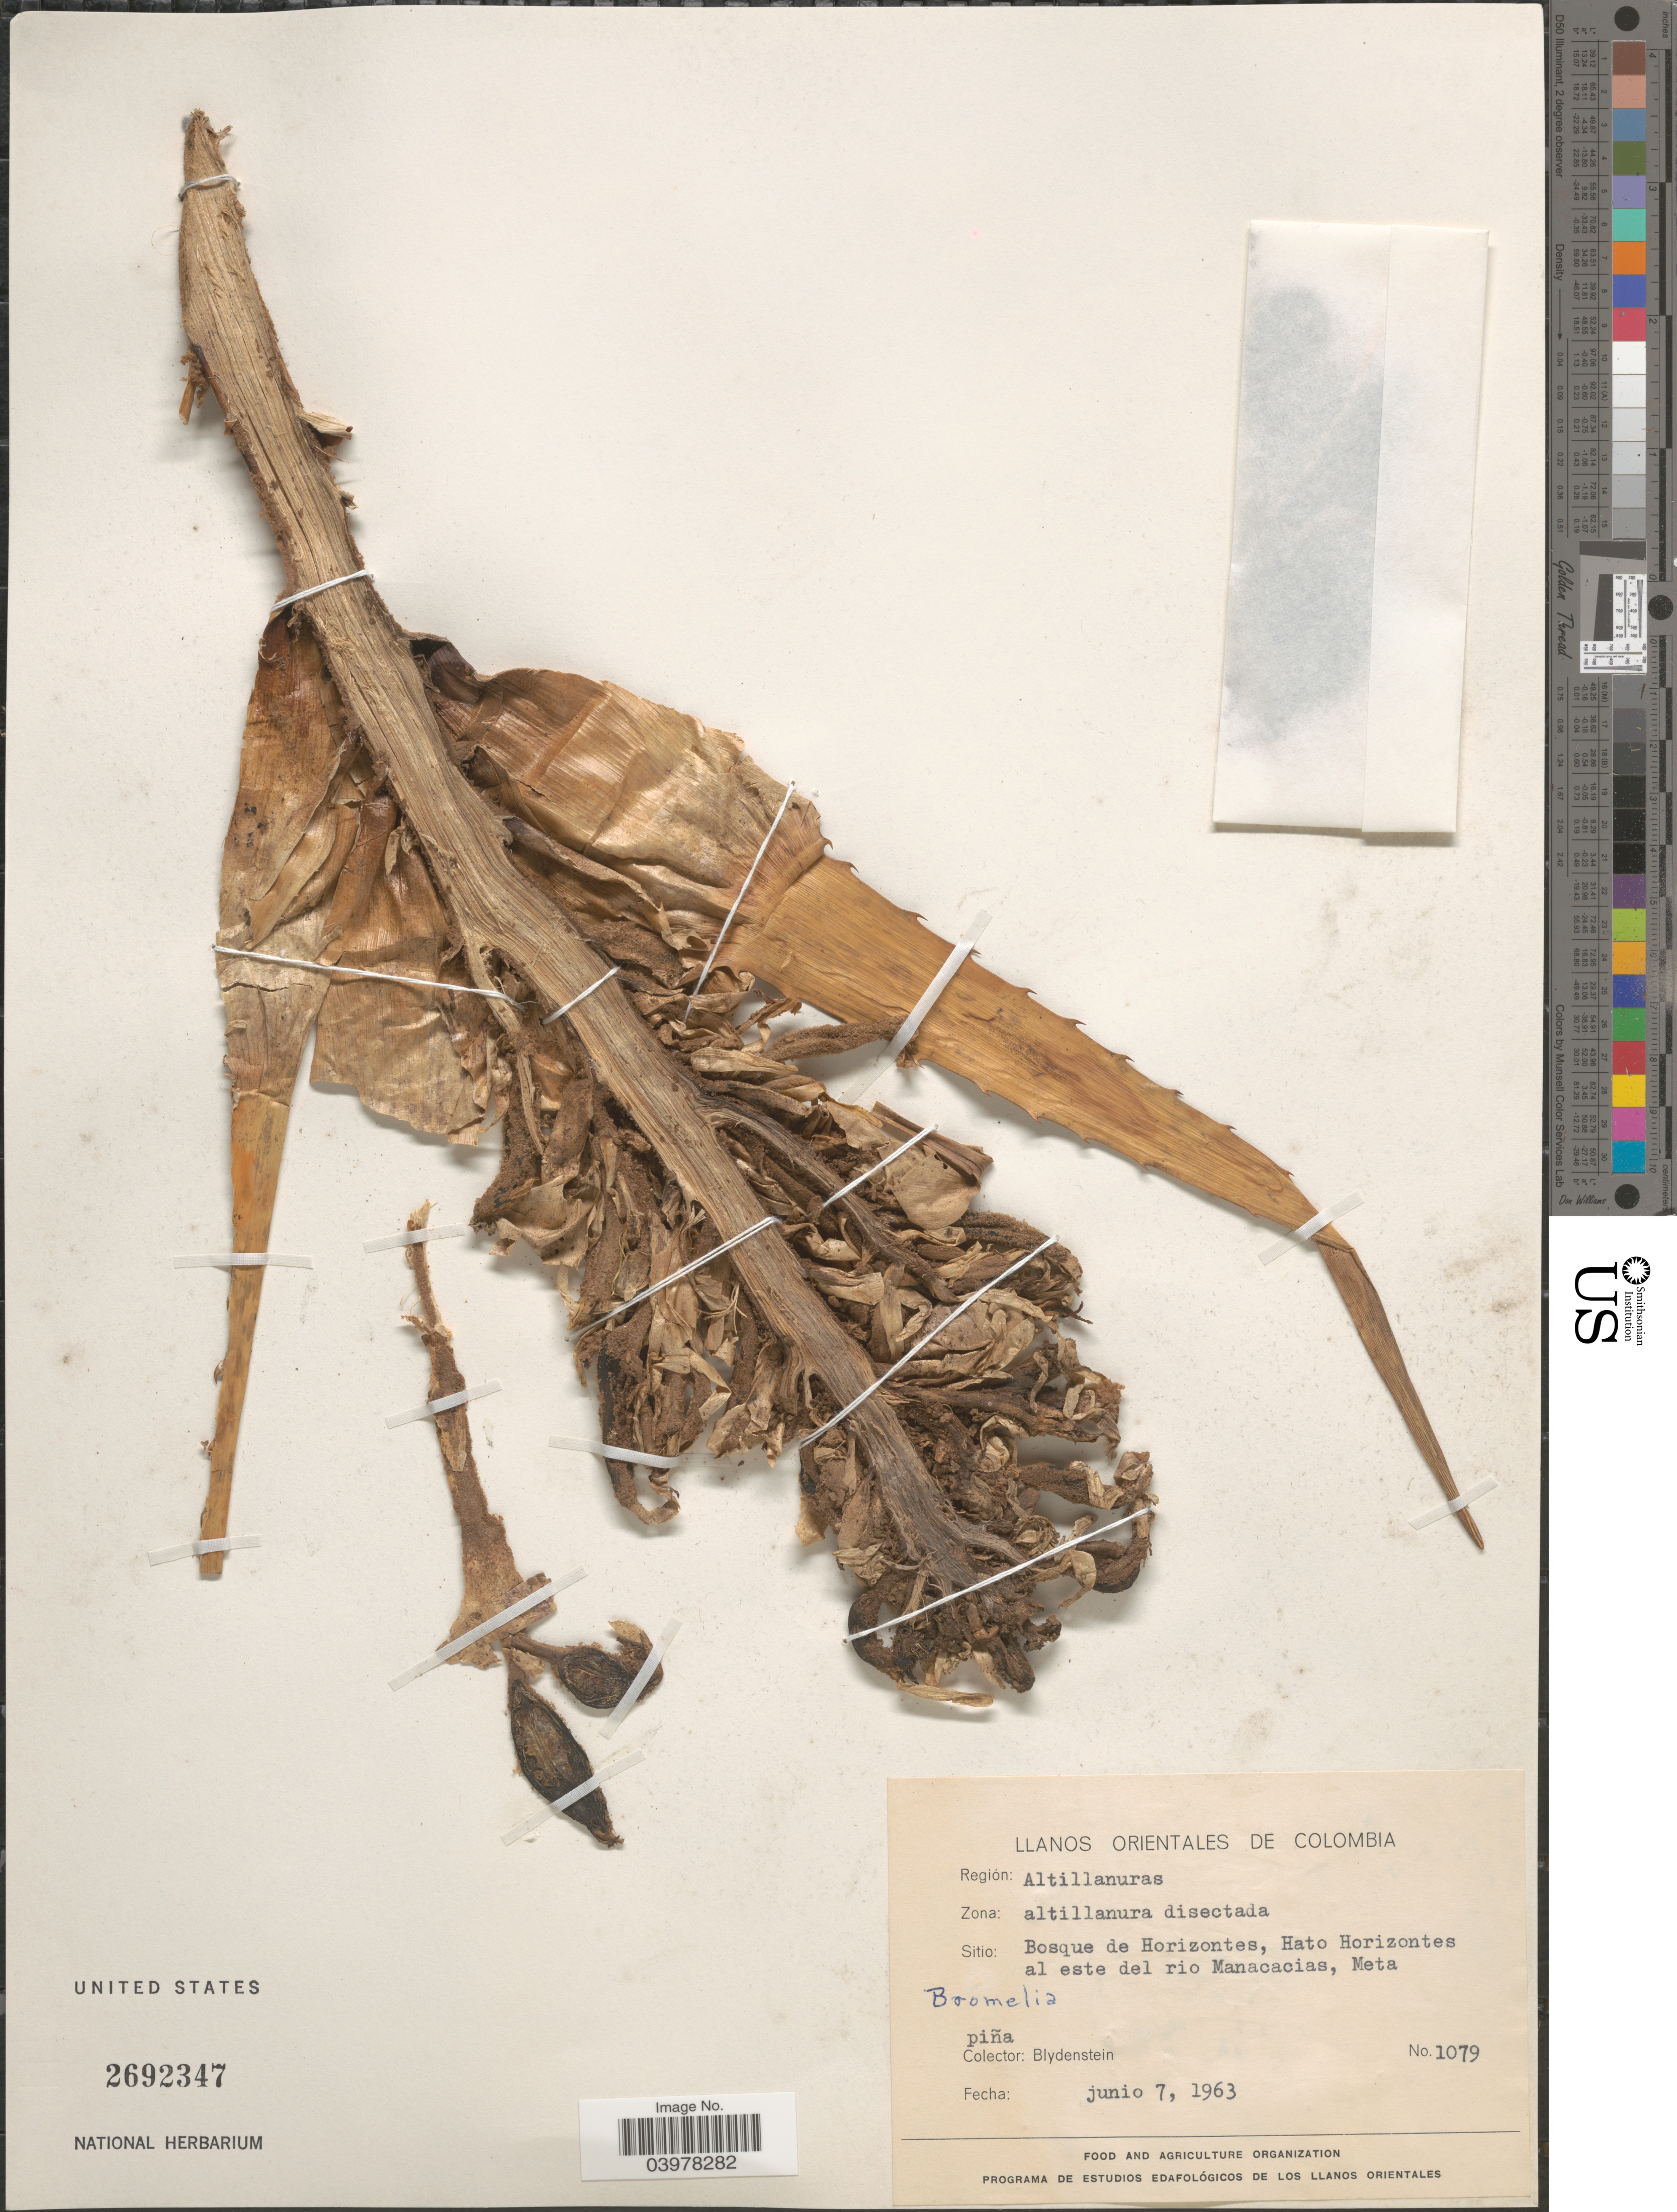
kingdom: Plantae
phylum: Tracheophyta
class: Liliopsida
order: Poales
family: Bromeliaceae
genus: Bromelia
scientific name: Bromelia sp.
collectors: Blydenstein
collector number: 1079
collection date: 1963-06-07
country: Colombia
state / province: Meta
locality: Llanos Orientales de Colombia. Región: Altillanuras. Zona: altillanura disectada. Sitio: Bosque de Horizontes, Hato Horizontes al este del rio Manacacias.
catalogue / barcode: US 2692347